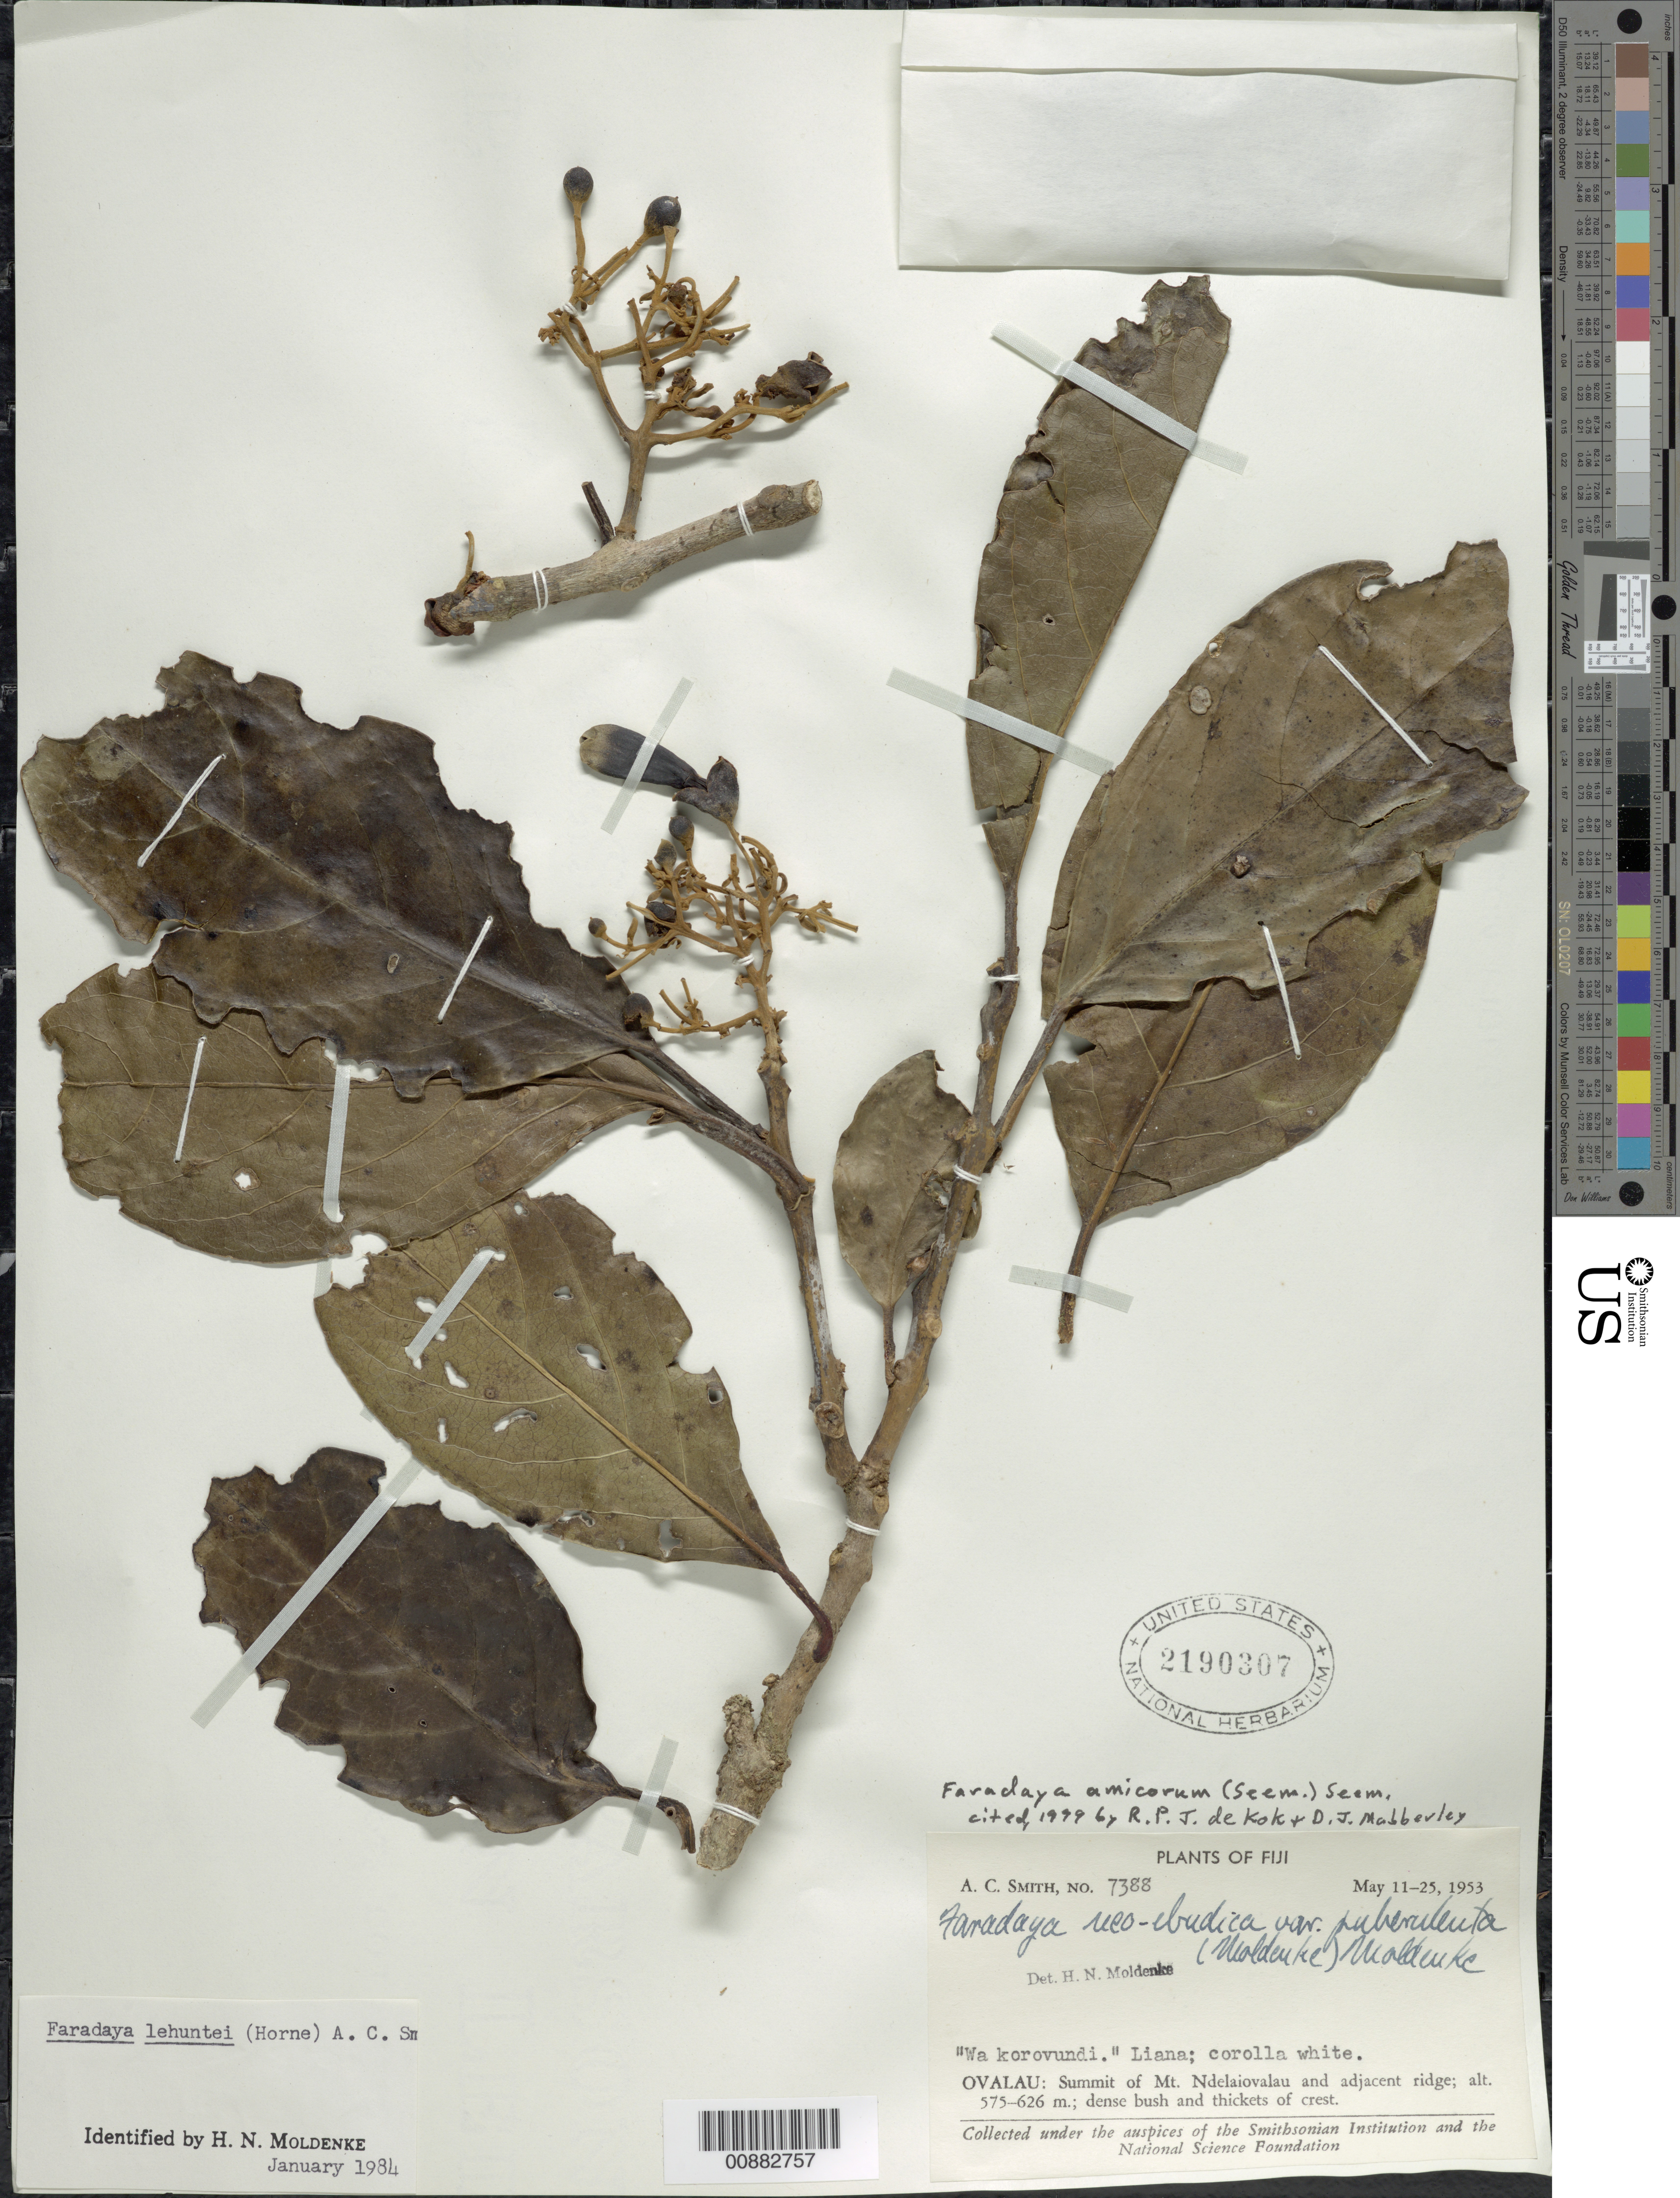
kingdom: Plantae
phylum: Tracheophyta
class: Magnoliopsida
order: Lamiales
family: Lamiaceae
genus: Faradaya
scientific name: Faradaya amicorum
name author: (Seem.) Seem.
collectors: C. A. Smith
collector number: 7388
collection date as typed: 11 May 1953 to 25 May 1953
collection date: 1953-05-11/1953-05-25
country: Fiji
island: Ovalau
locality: Summit of Mt Ndelaiovalau and adjacent ridge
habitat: Dense bush and thickets of crest.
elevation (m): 575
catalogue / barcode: US 2190307